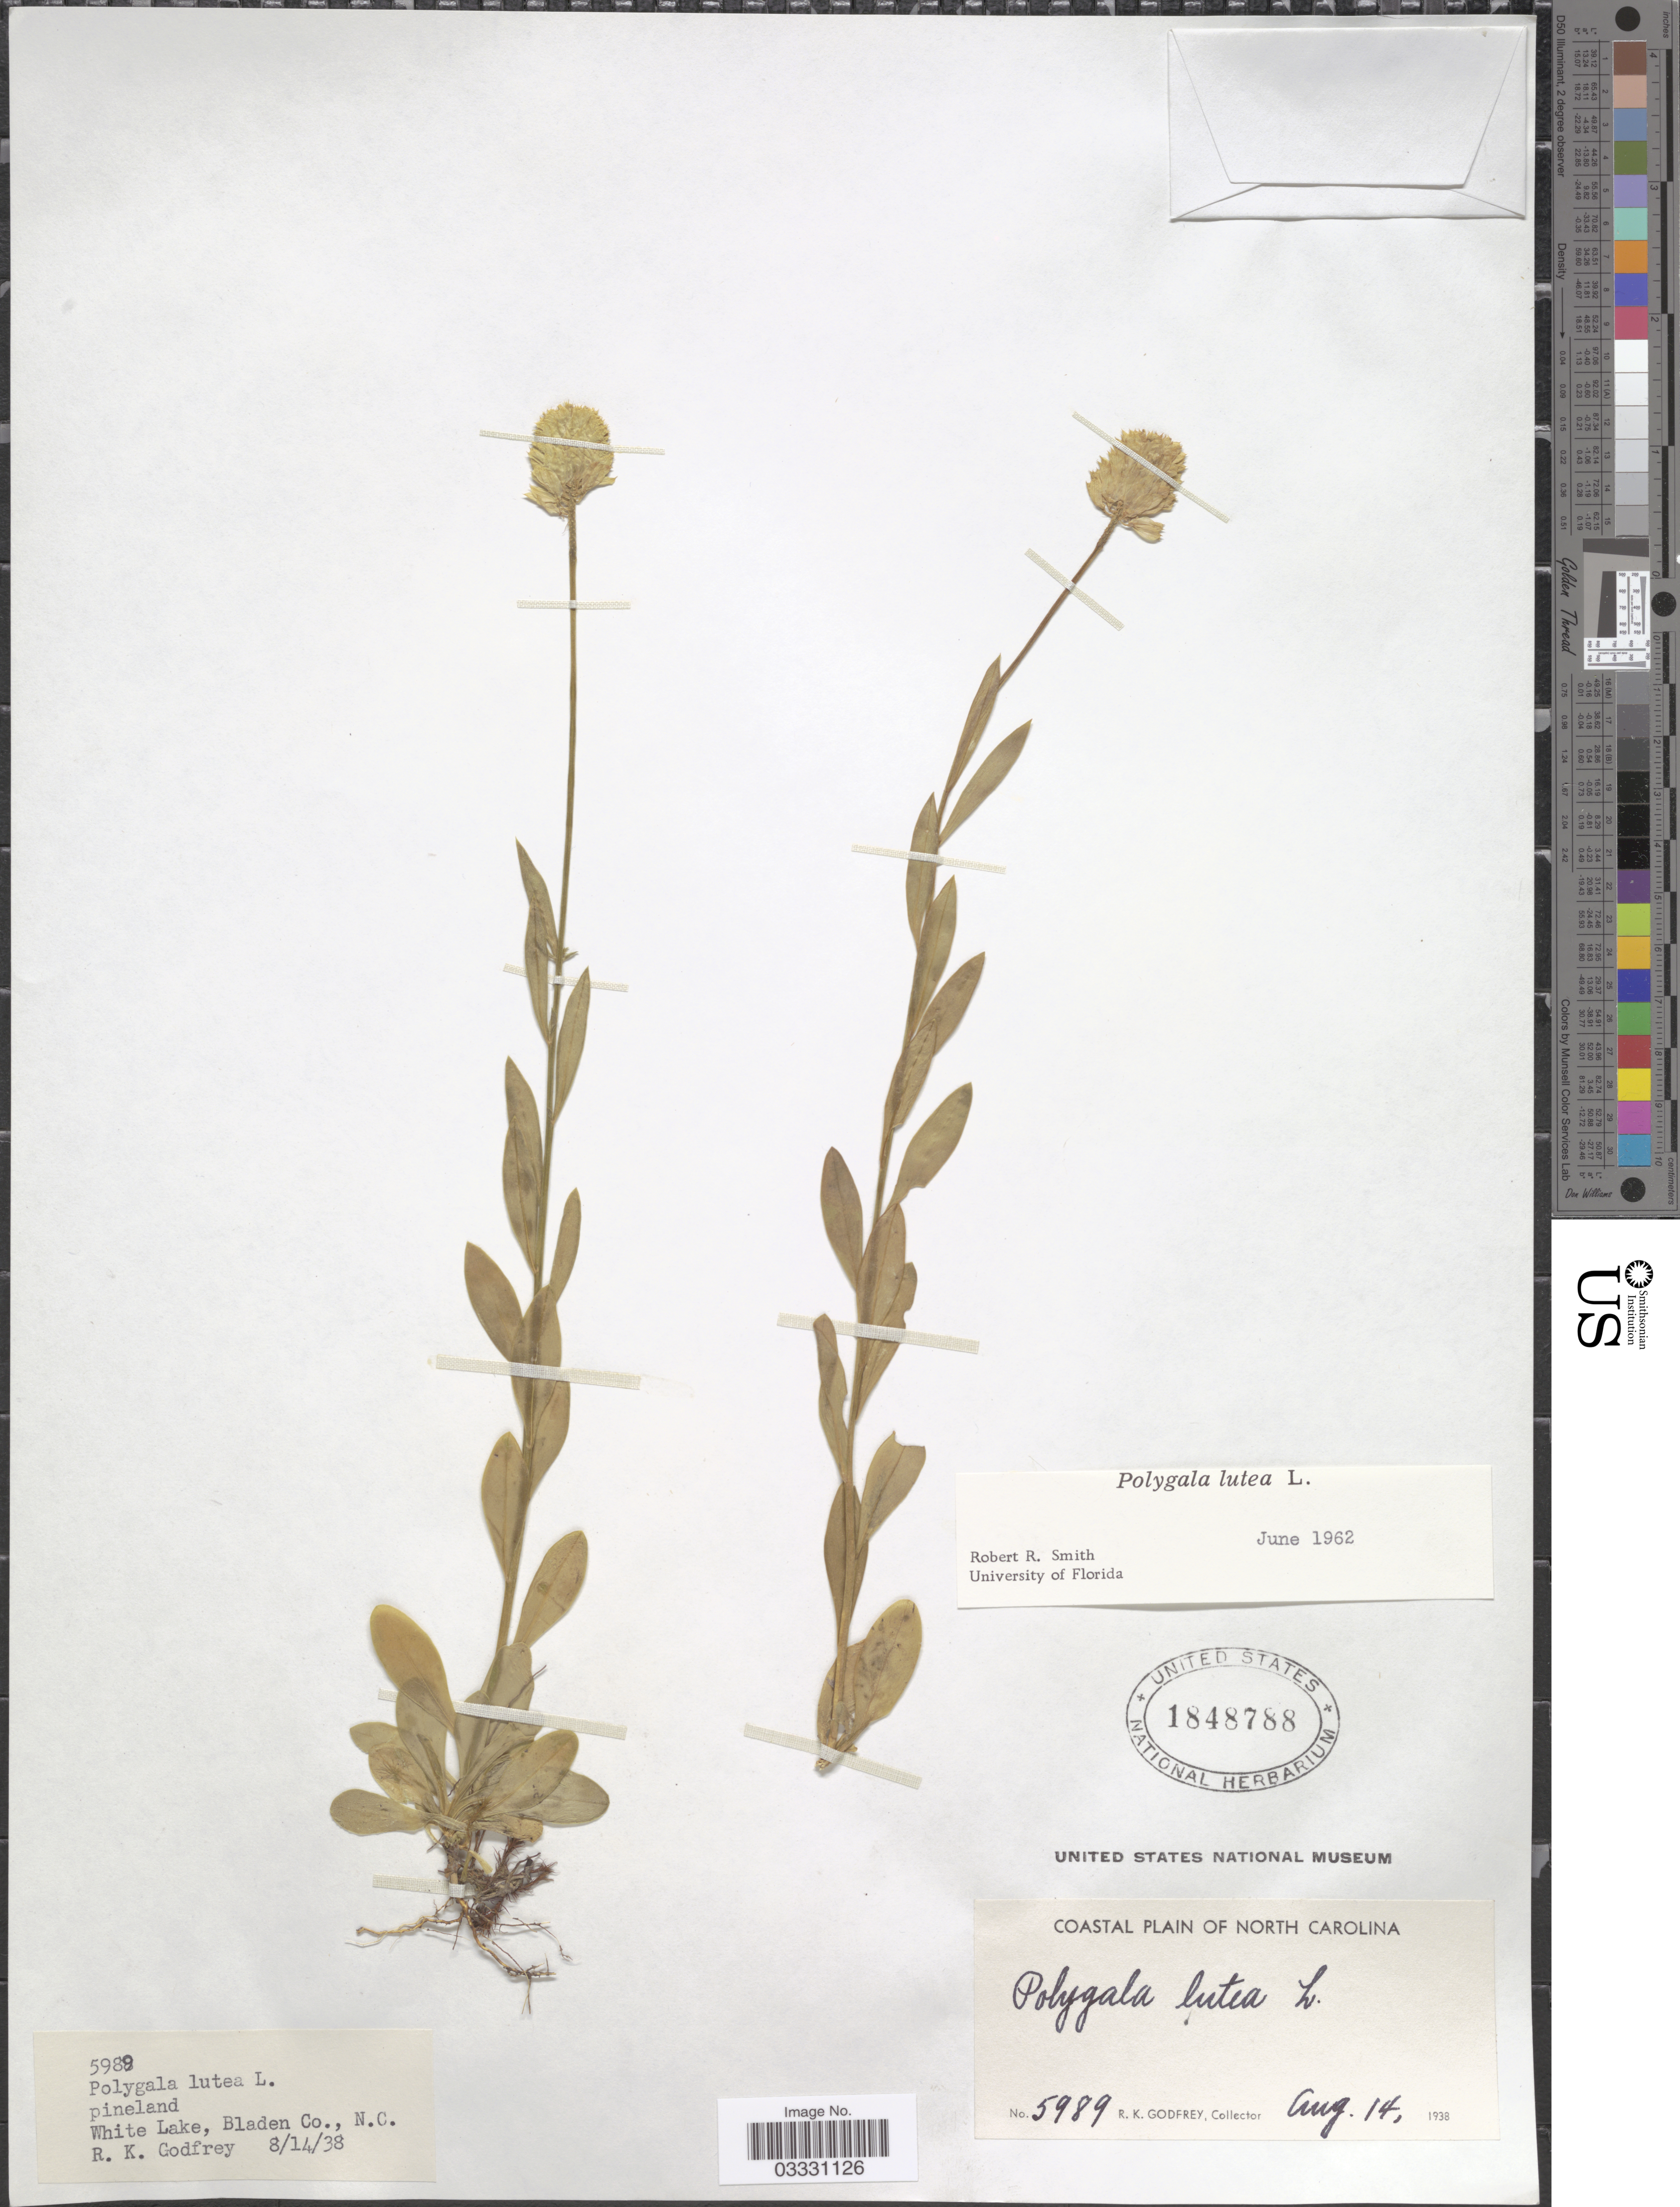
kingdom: Plantae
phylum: Tracheophyta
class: Magnoliopsida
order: Fabales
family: Polygalaceae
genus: Polygala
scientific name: Polygala lutea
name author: L.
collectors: R. K. Godfrey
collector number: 5989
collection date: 1938-08-14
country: United States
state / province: North Carolina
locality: Coastal plain of North Carolina. White Lake, Bladen Co.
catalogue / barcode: US 1848788